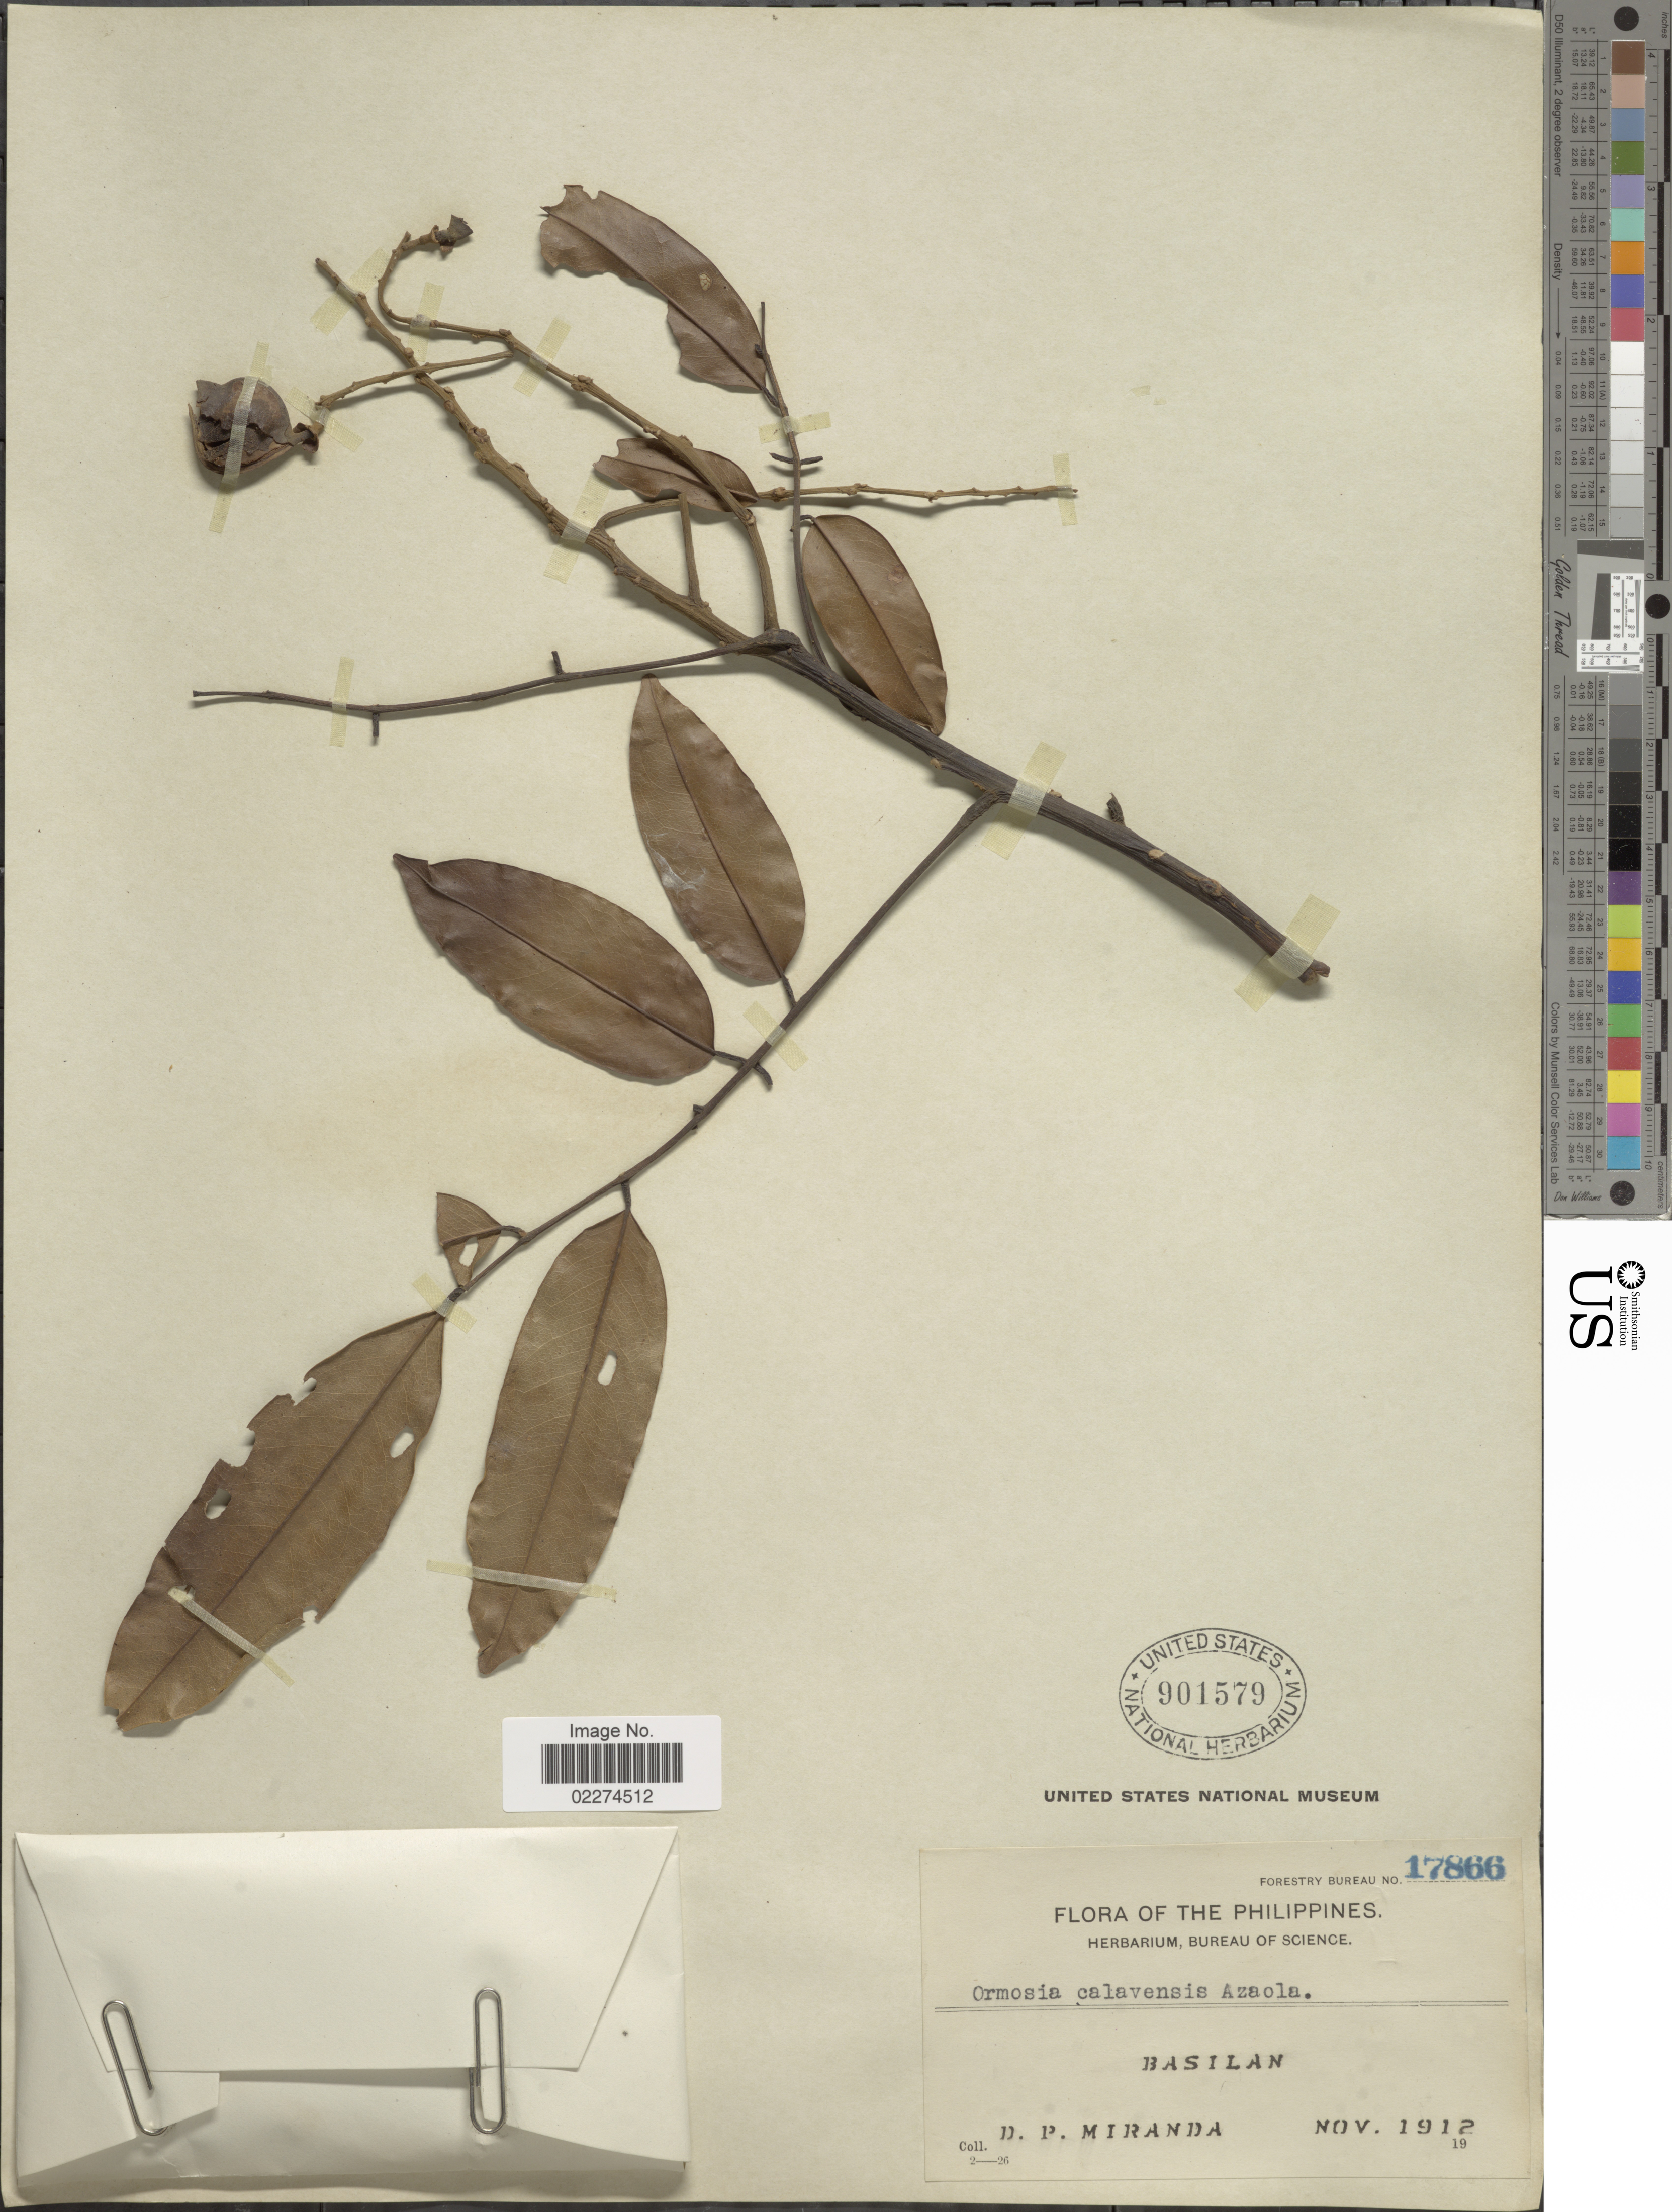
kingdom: Plantae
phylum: Tracheophyta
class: Magnoliopsida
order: Fabales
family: Fabaceae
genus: Ormosia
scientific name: Ormosia calavensis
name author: Azaola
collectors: D. P. Miranda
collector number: Forestry Bureau 17866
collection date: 1912-11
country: Philippines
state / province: Muslim Mindanao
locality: Basilan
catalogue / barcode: US 901579